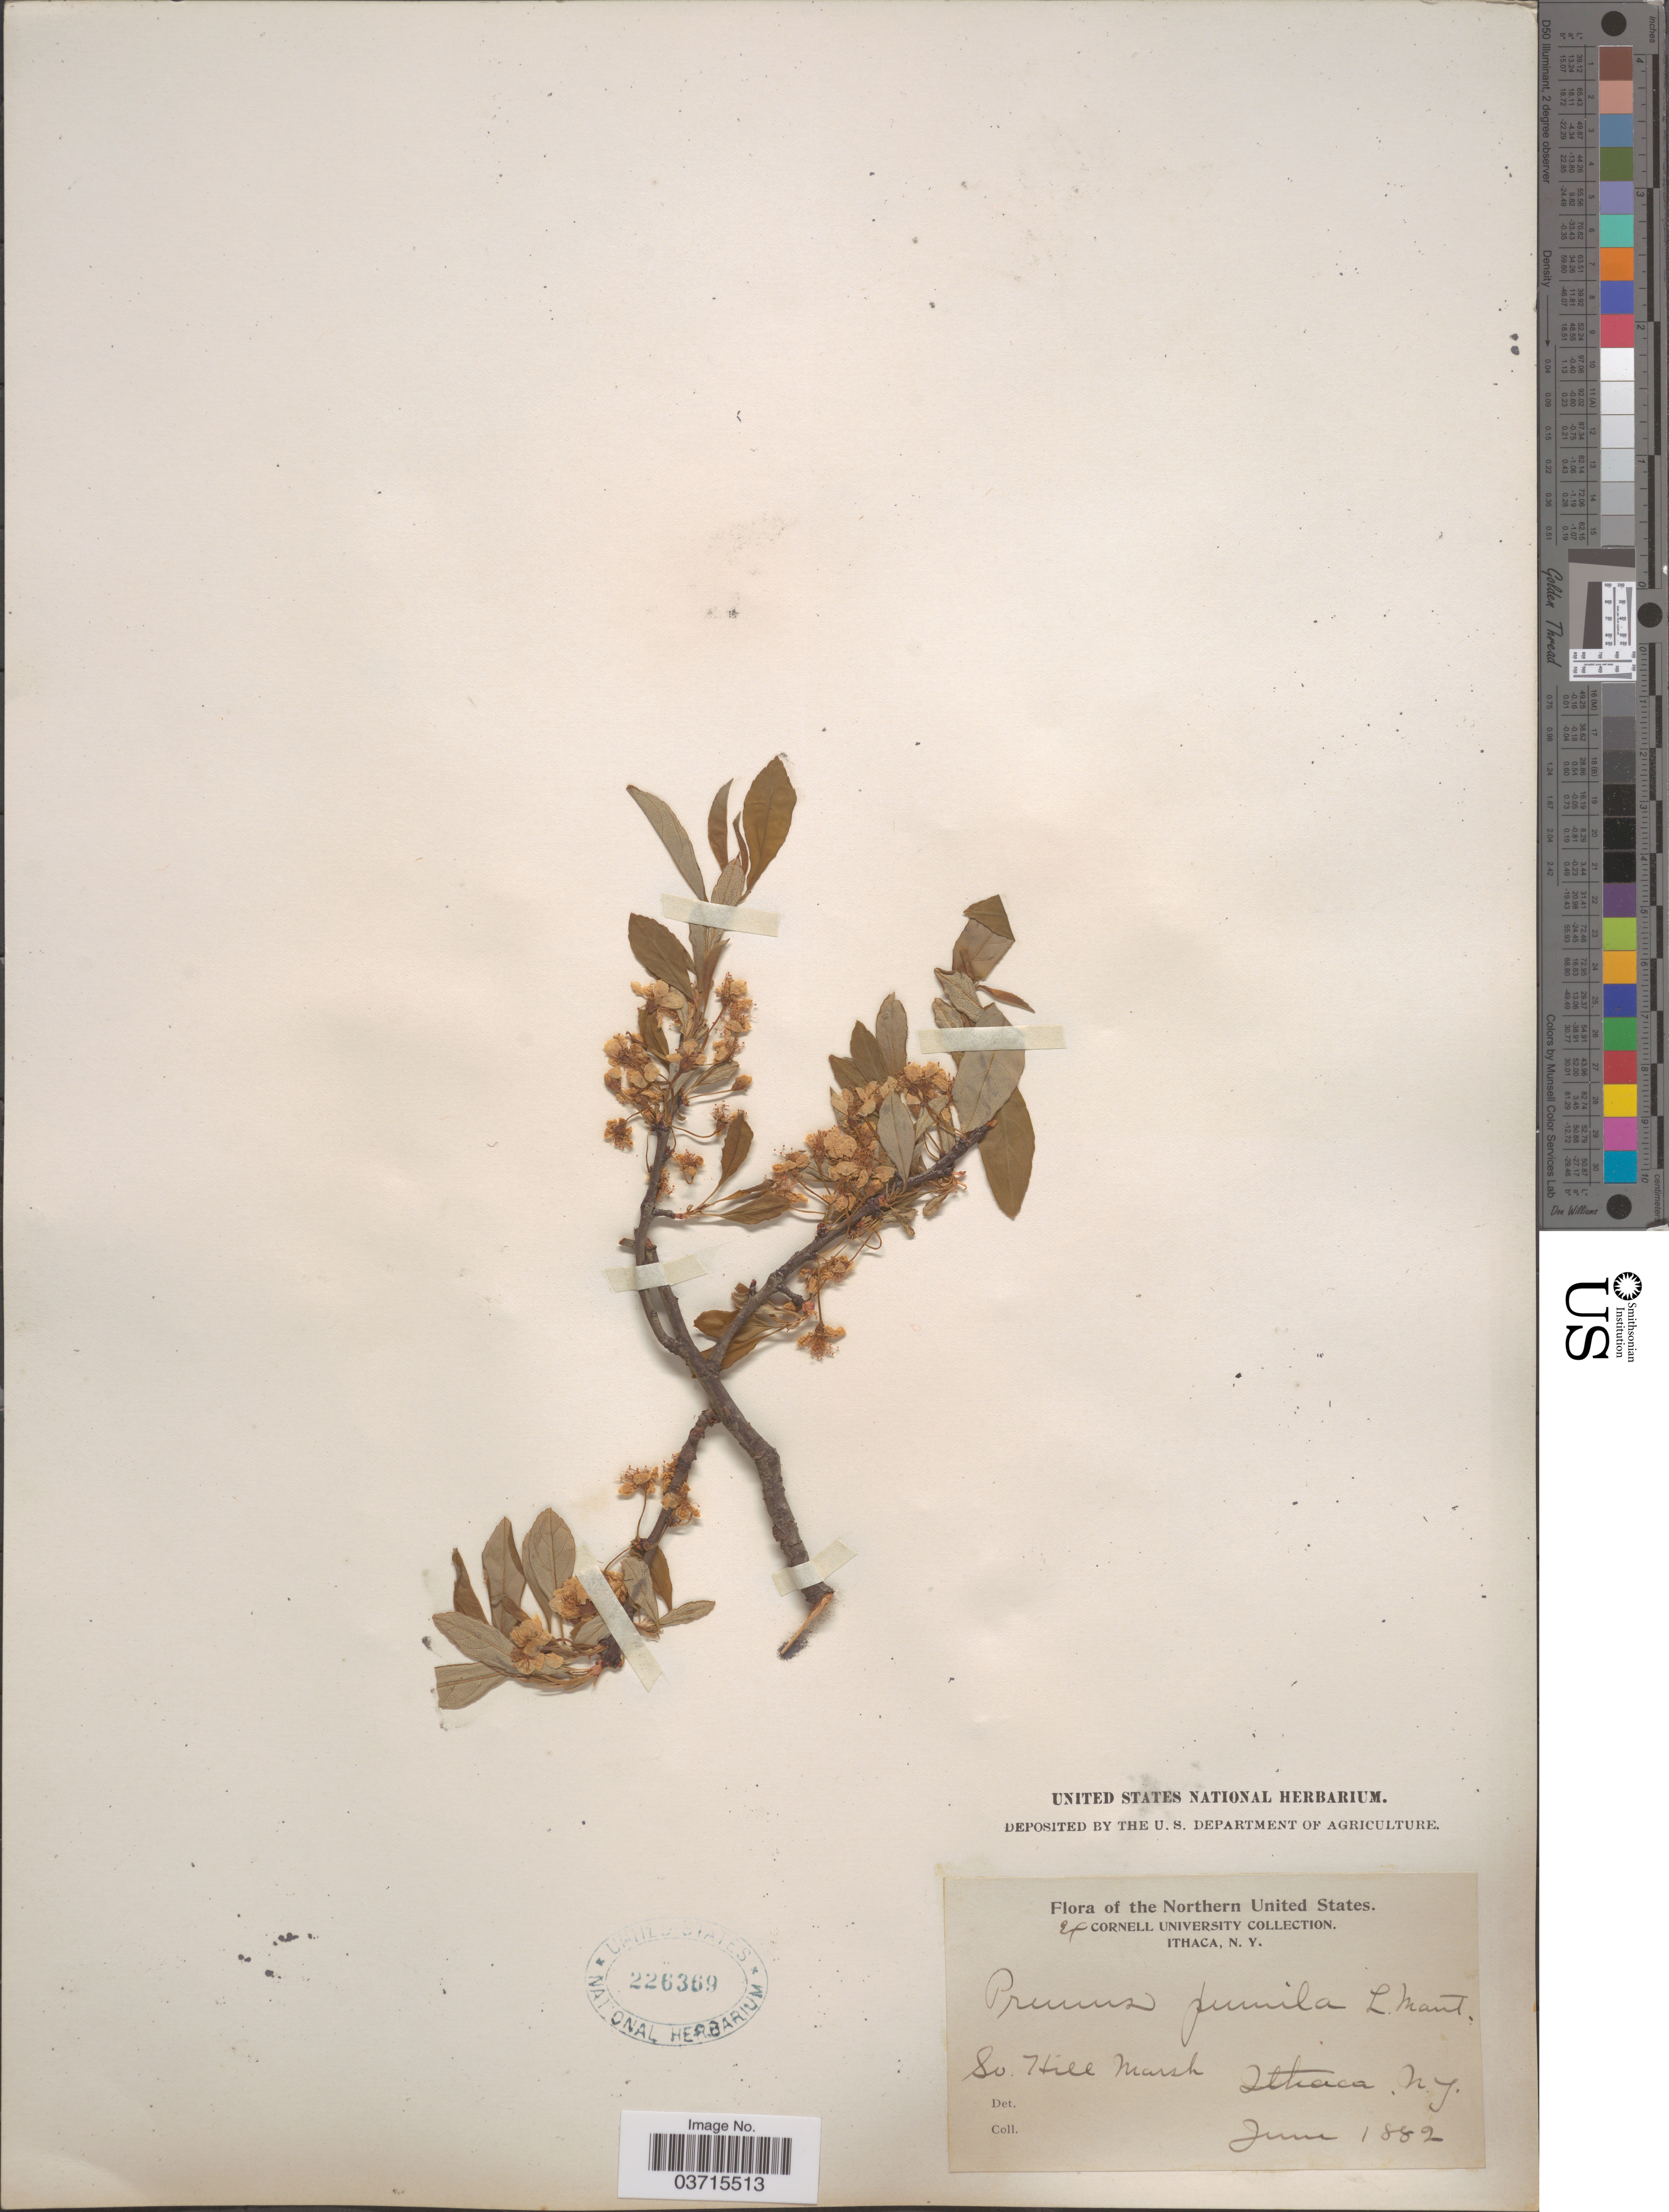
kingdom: Plantae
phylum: Tracheophyta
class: Magnoliopsida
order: Rosales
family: Rosaceae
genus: Prunus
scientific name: Prunus cuneata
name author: Raf.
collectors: Cornell University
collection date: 1882-06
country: United States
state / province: New York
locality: The Northern United States. So. Hill Marsh, Ithaca.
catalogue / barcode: US 226369